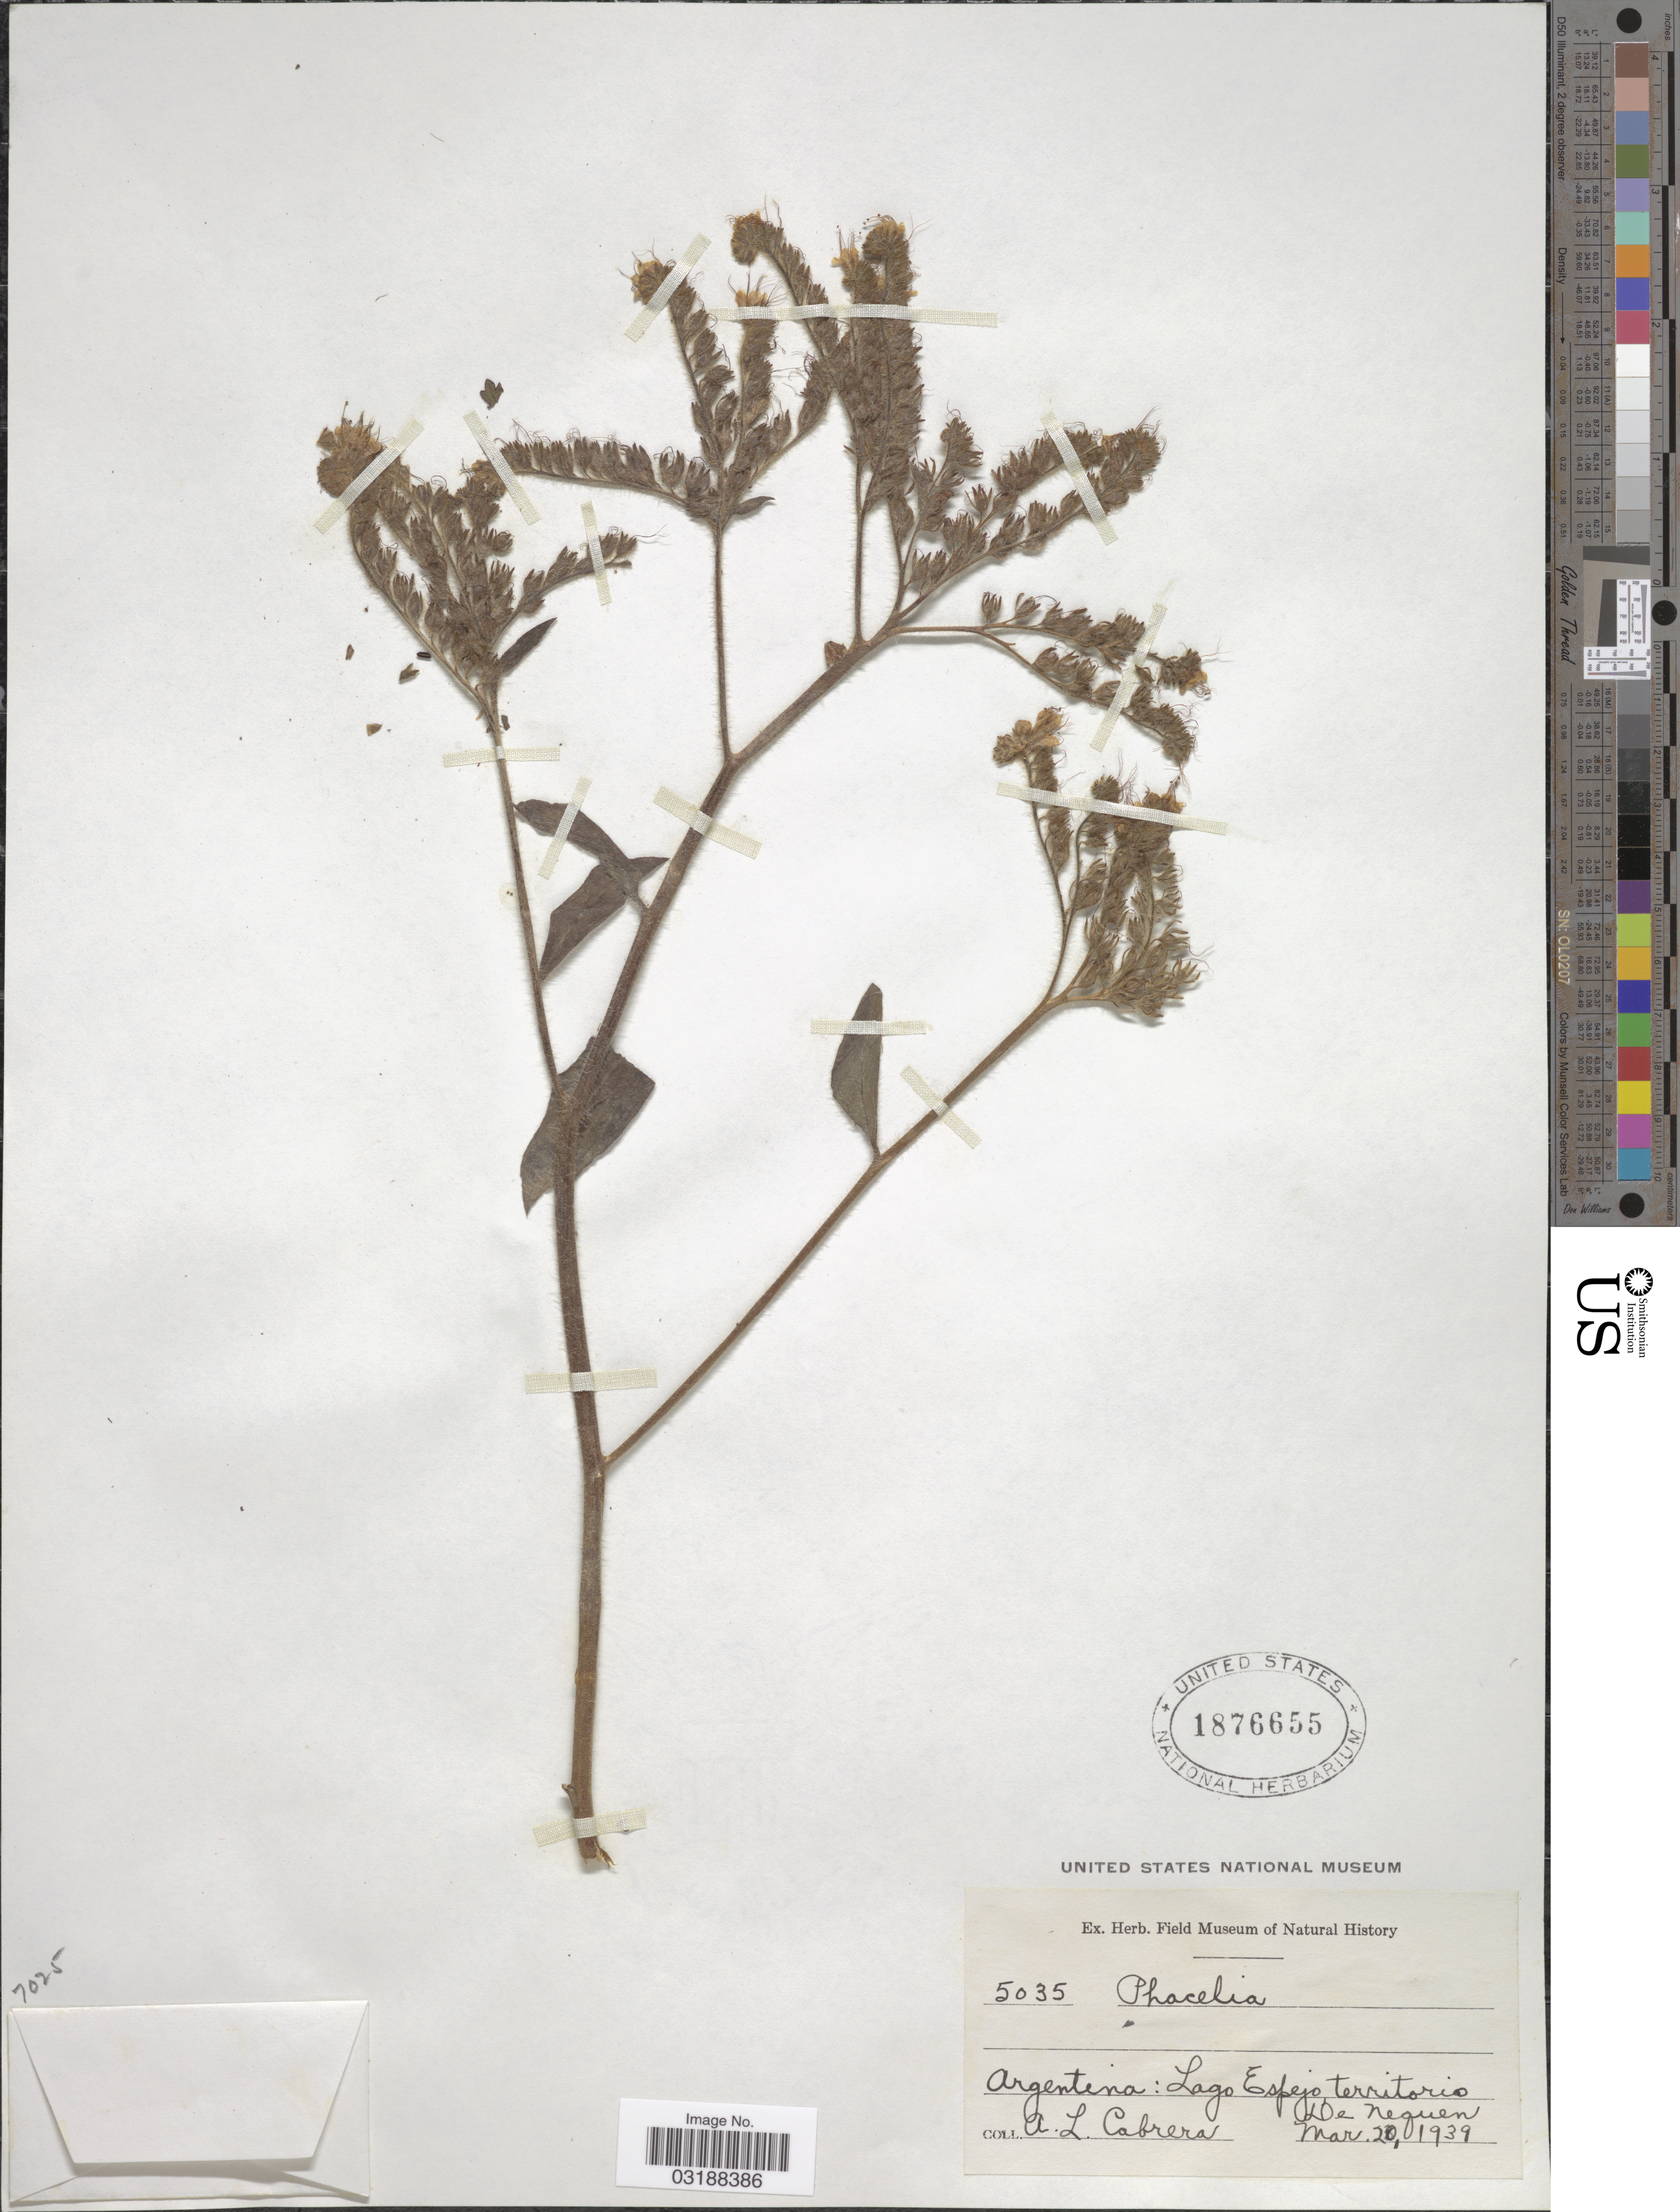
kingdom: Plantae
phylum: Tracheophyta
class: Magnoliopsida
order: Boraginales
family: Hydrophyllaceae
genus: Phacelia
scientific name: Phacelia sp.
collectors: A. L. Cabrera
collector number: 5035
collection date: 1939-03-20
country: Argentina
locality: Lago Espejo territorio De Nequen.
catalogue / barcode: US 1876655